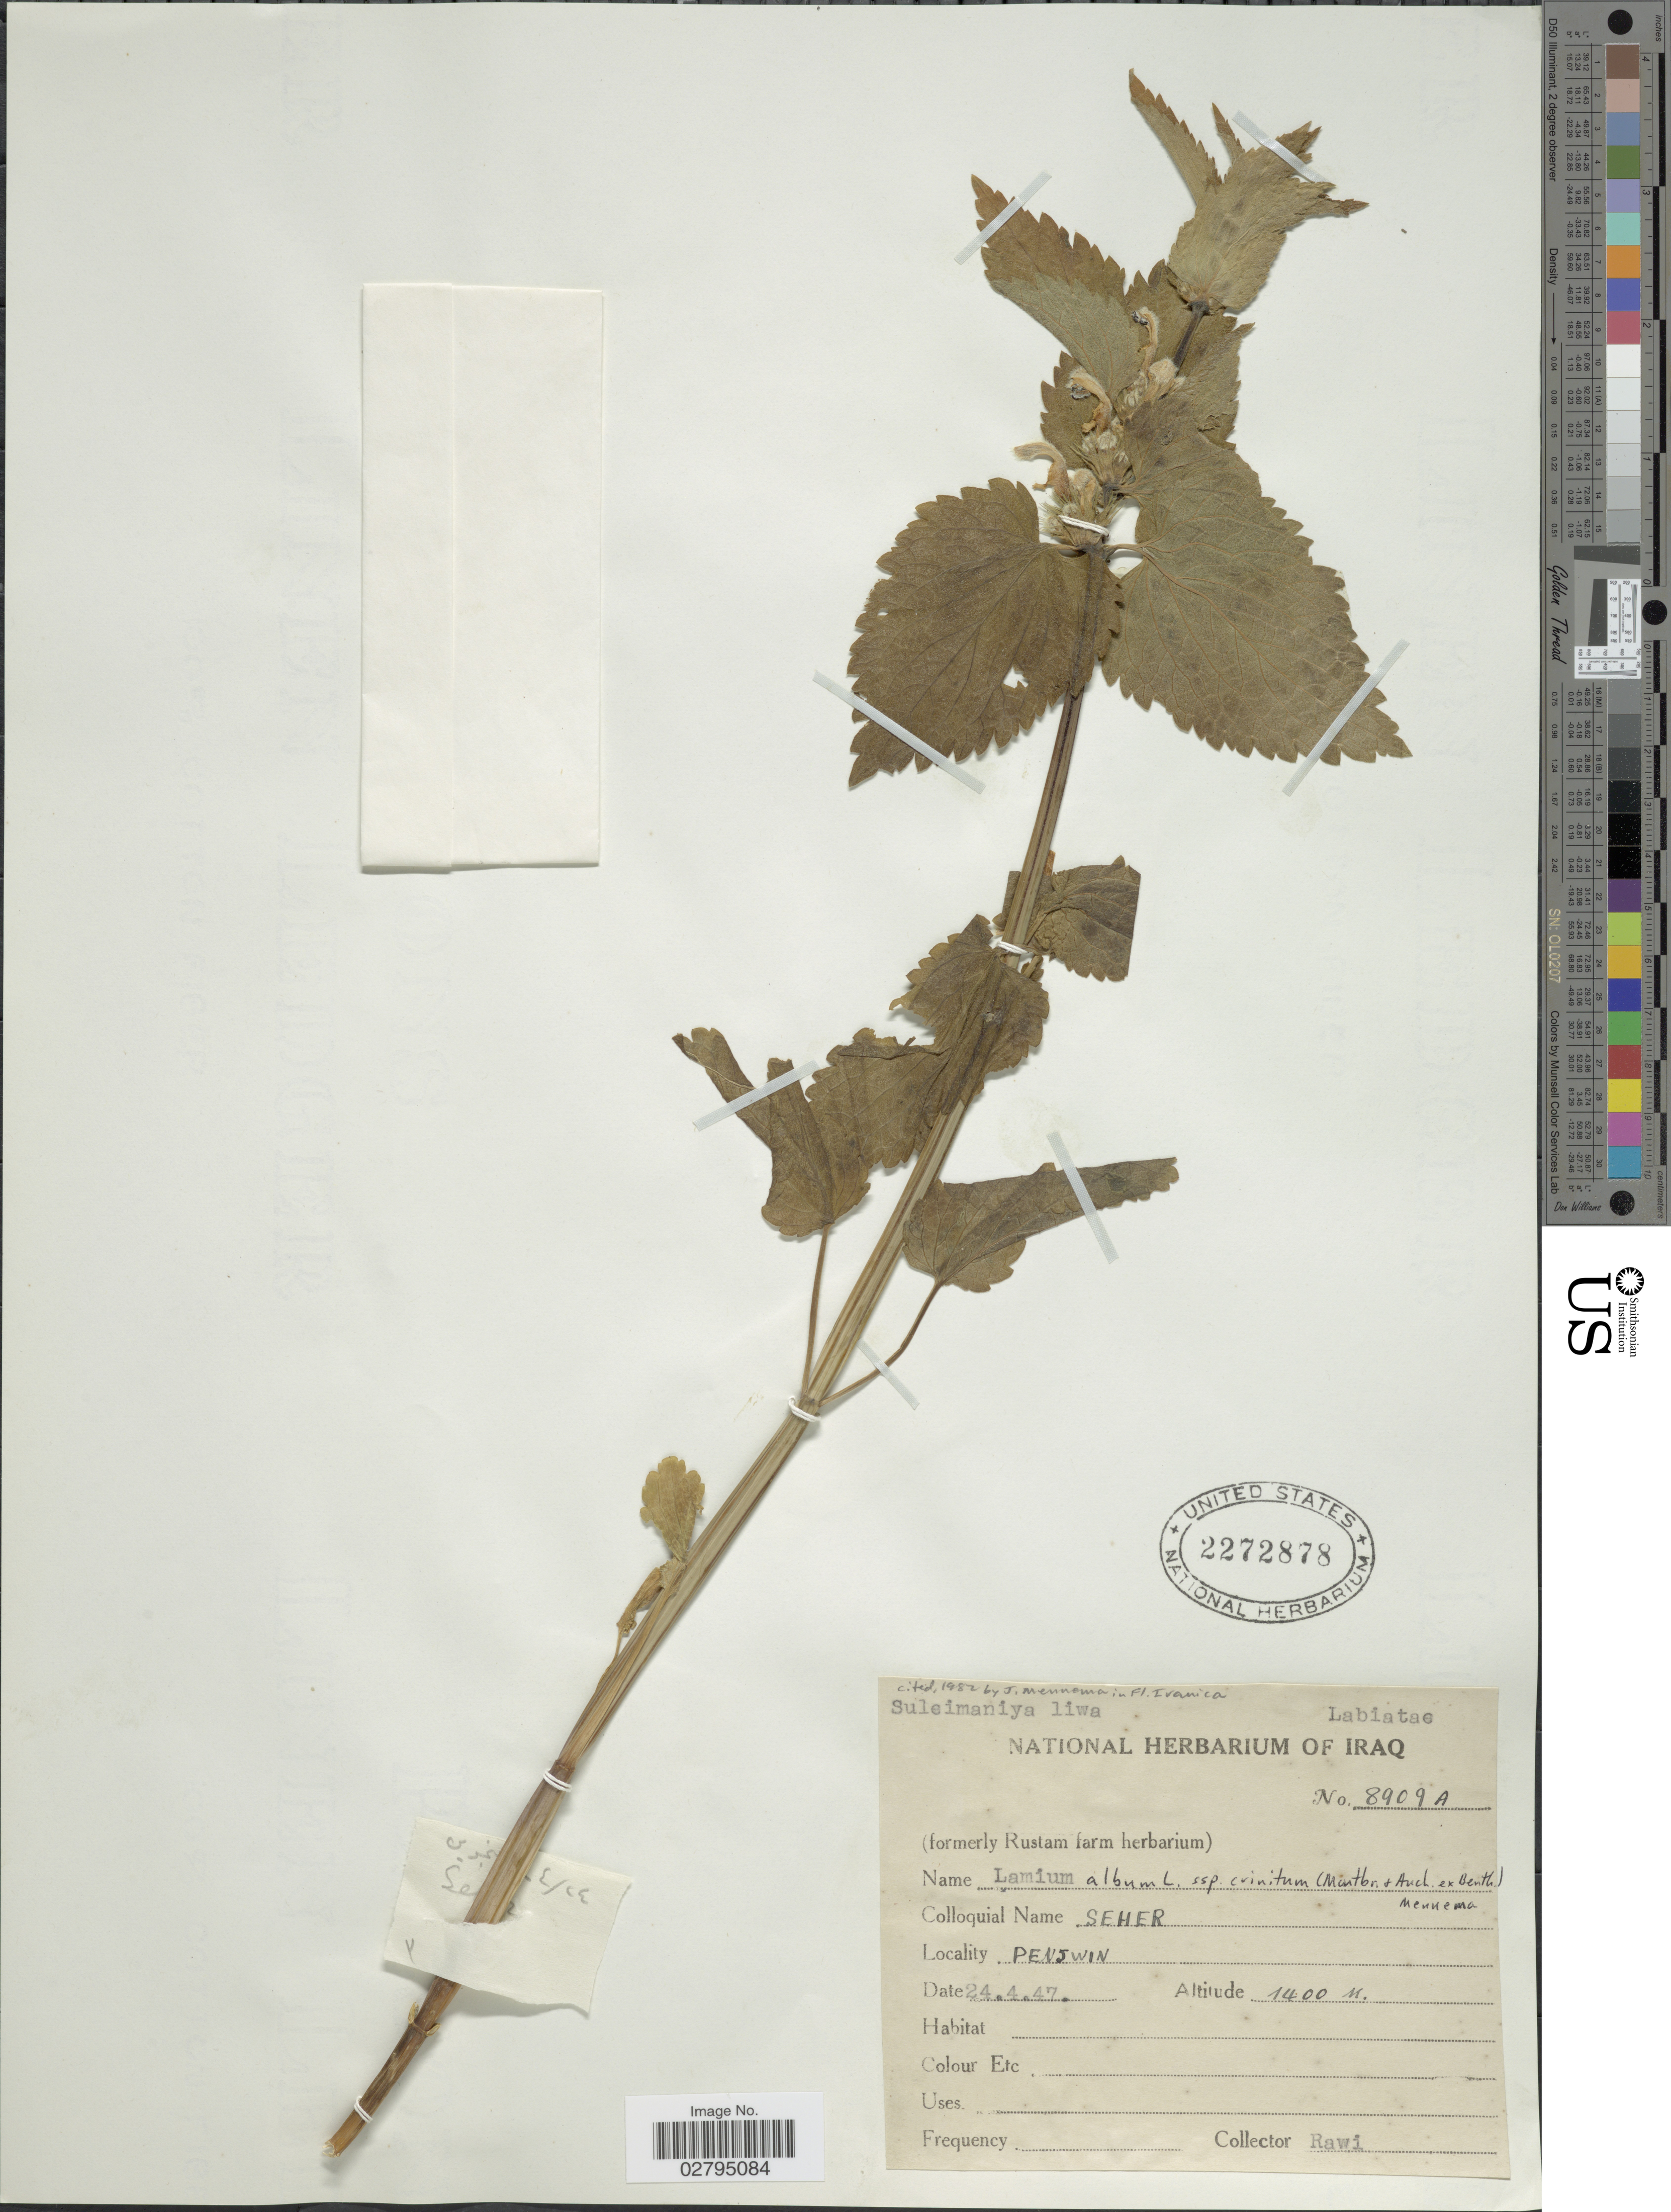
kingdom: Plantae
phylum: Tracheophyta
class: Magnoliopsida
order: Lamiales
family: Lamiaceae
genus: Lamium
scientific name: Lamium album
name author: L.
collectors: -. Rawi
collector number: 8909A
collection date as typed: Transcribed d/m/y: 24/4/47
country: Iraq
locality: Penswin.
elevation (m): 1400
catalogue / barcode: US 2272878